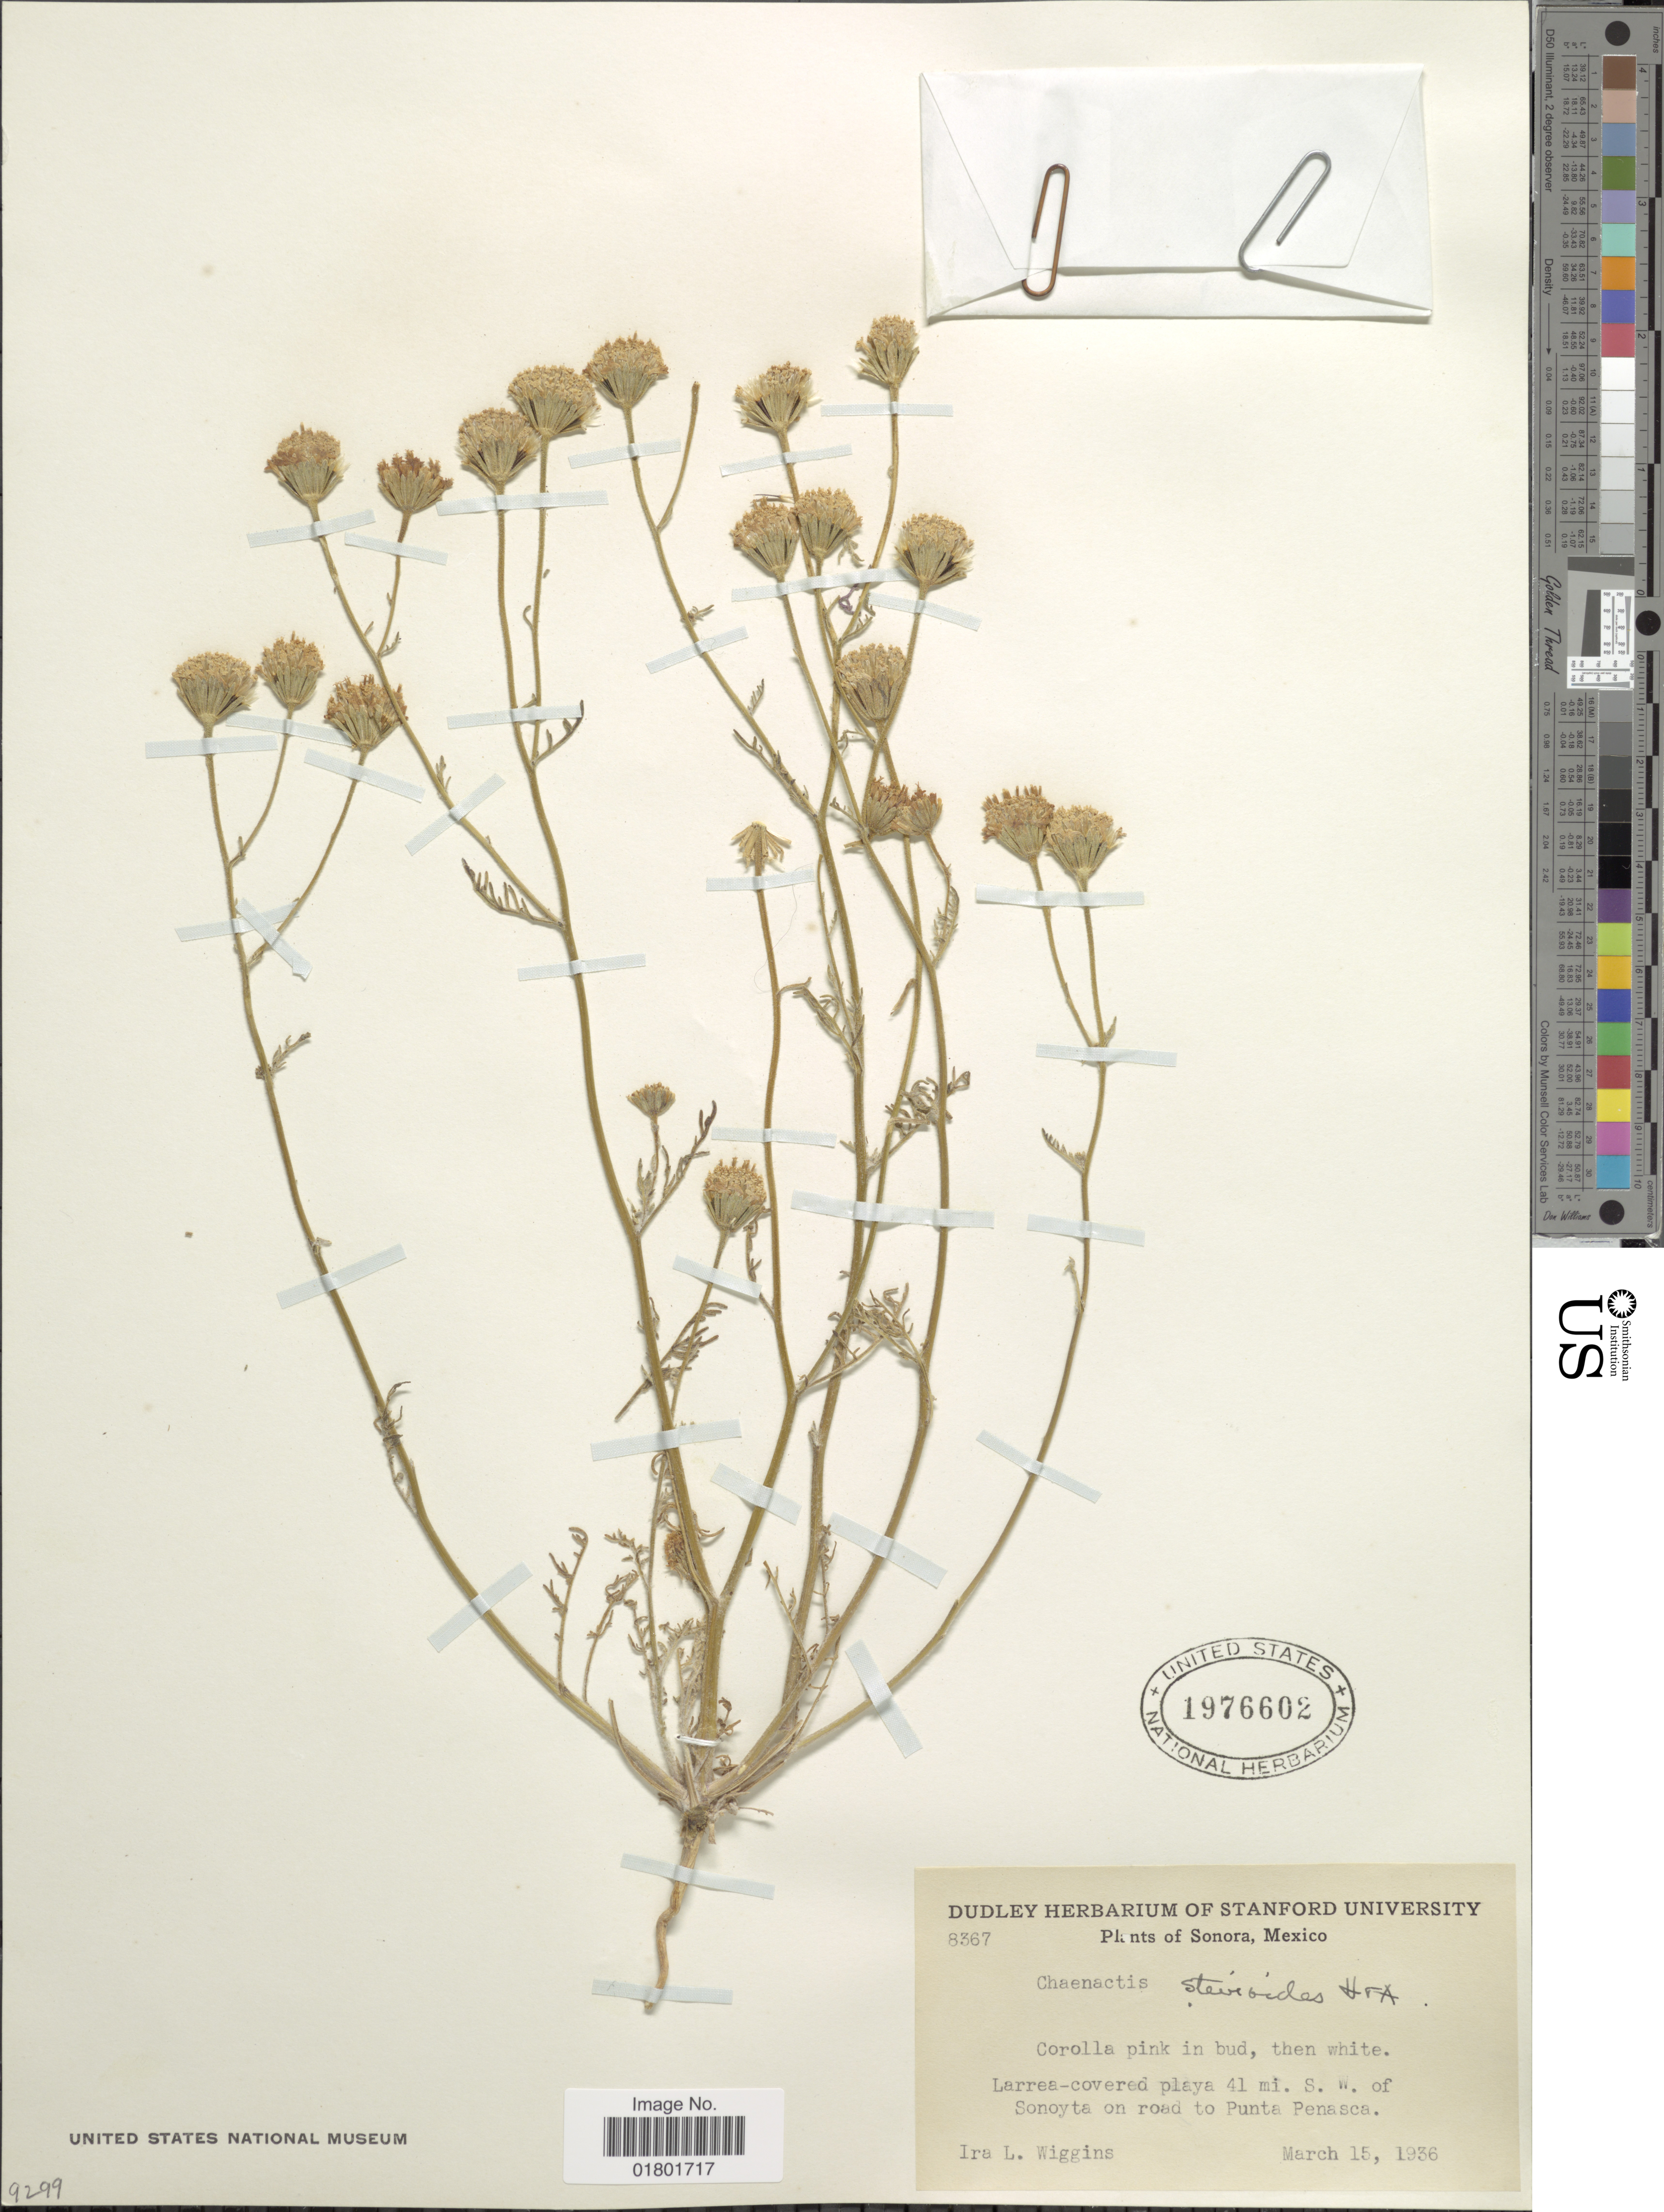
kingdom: Plantae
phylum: Tracheophyta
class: Magnoliopsida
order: Asterales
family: Asteraceae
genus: Chaenactis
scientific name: Chaenactis stevioides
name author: Hook. & Arn.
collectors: I. L. Wiggins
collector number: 8367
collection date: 1936-03-15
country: Mexico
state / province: Sonora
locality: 41 mi. S. W. of Sonoyta on road to Punta Penasca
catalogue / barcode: US 1976602